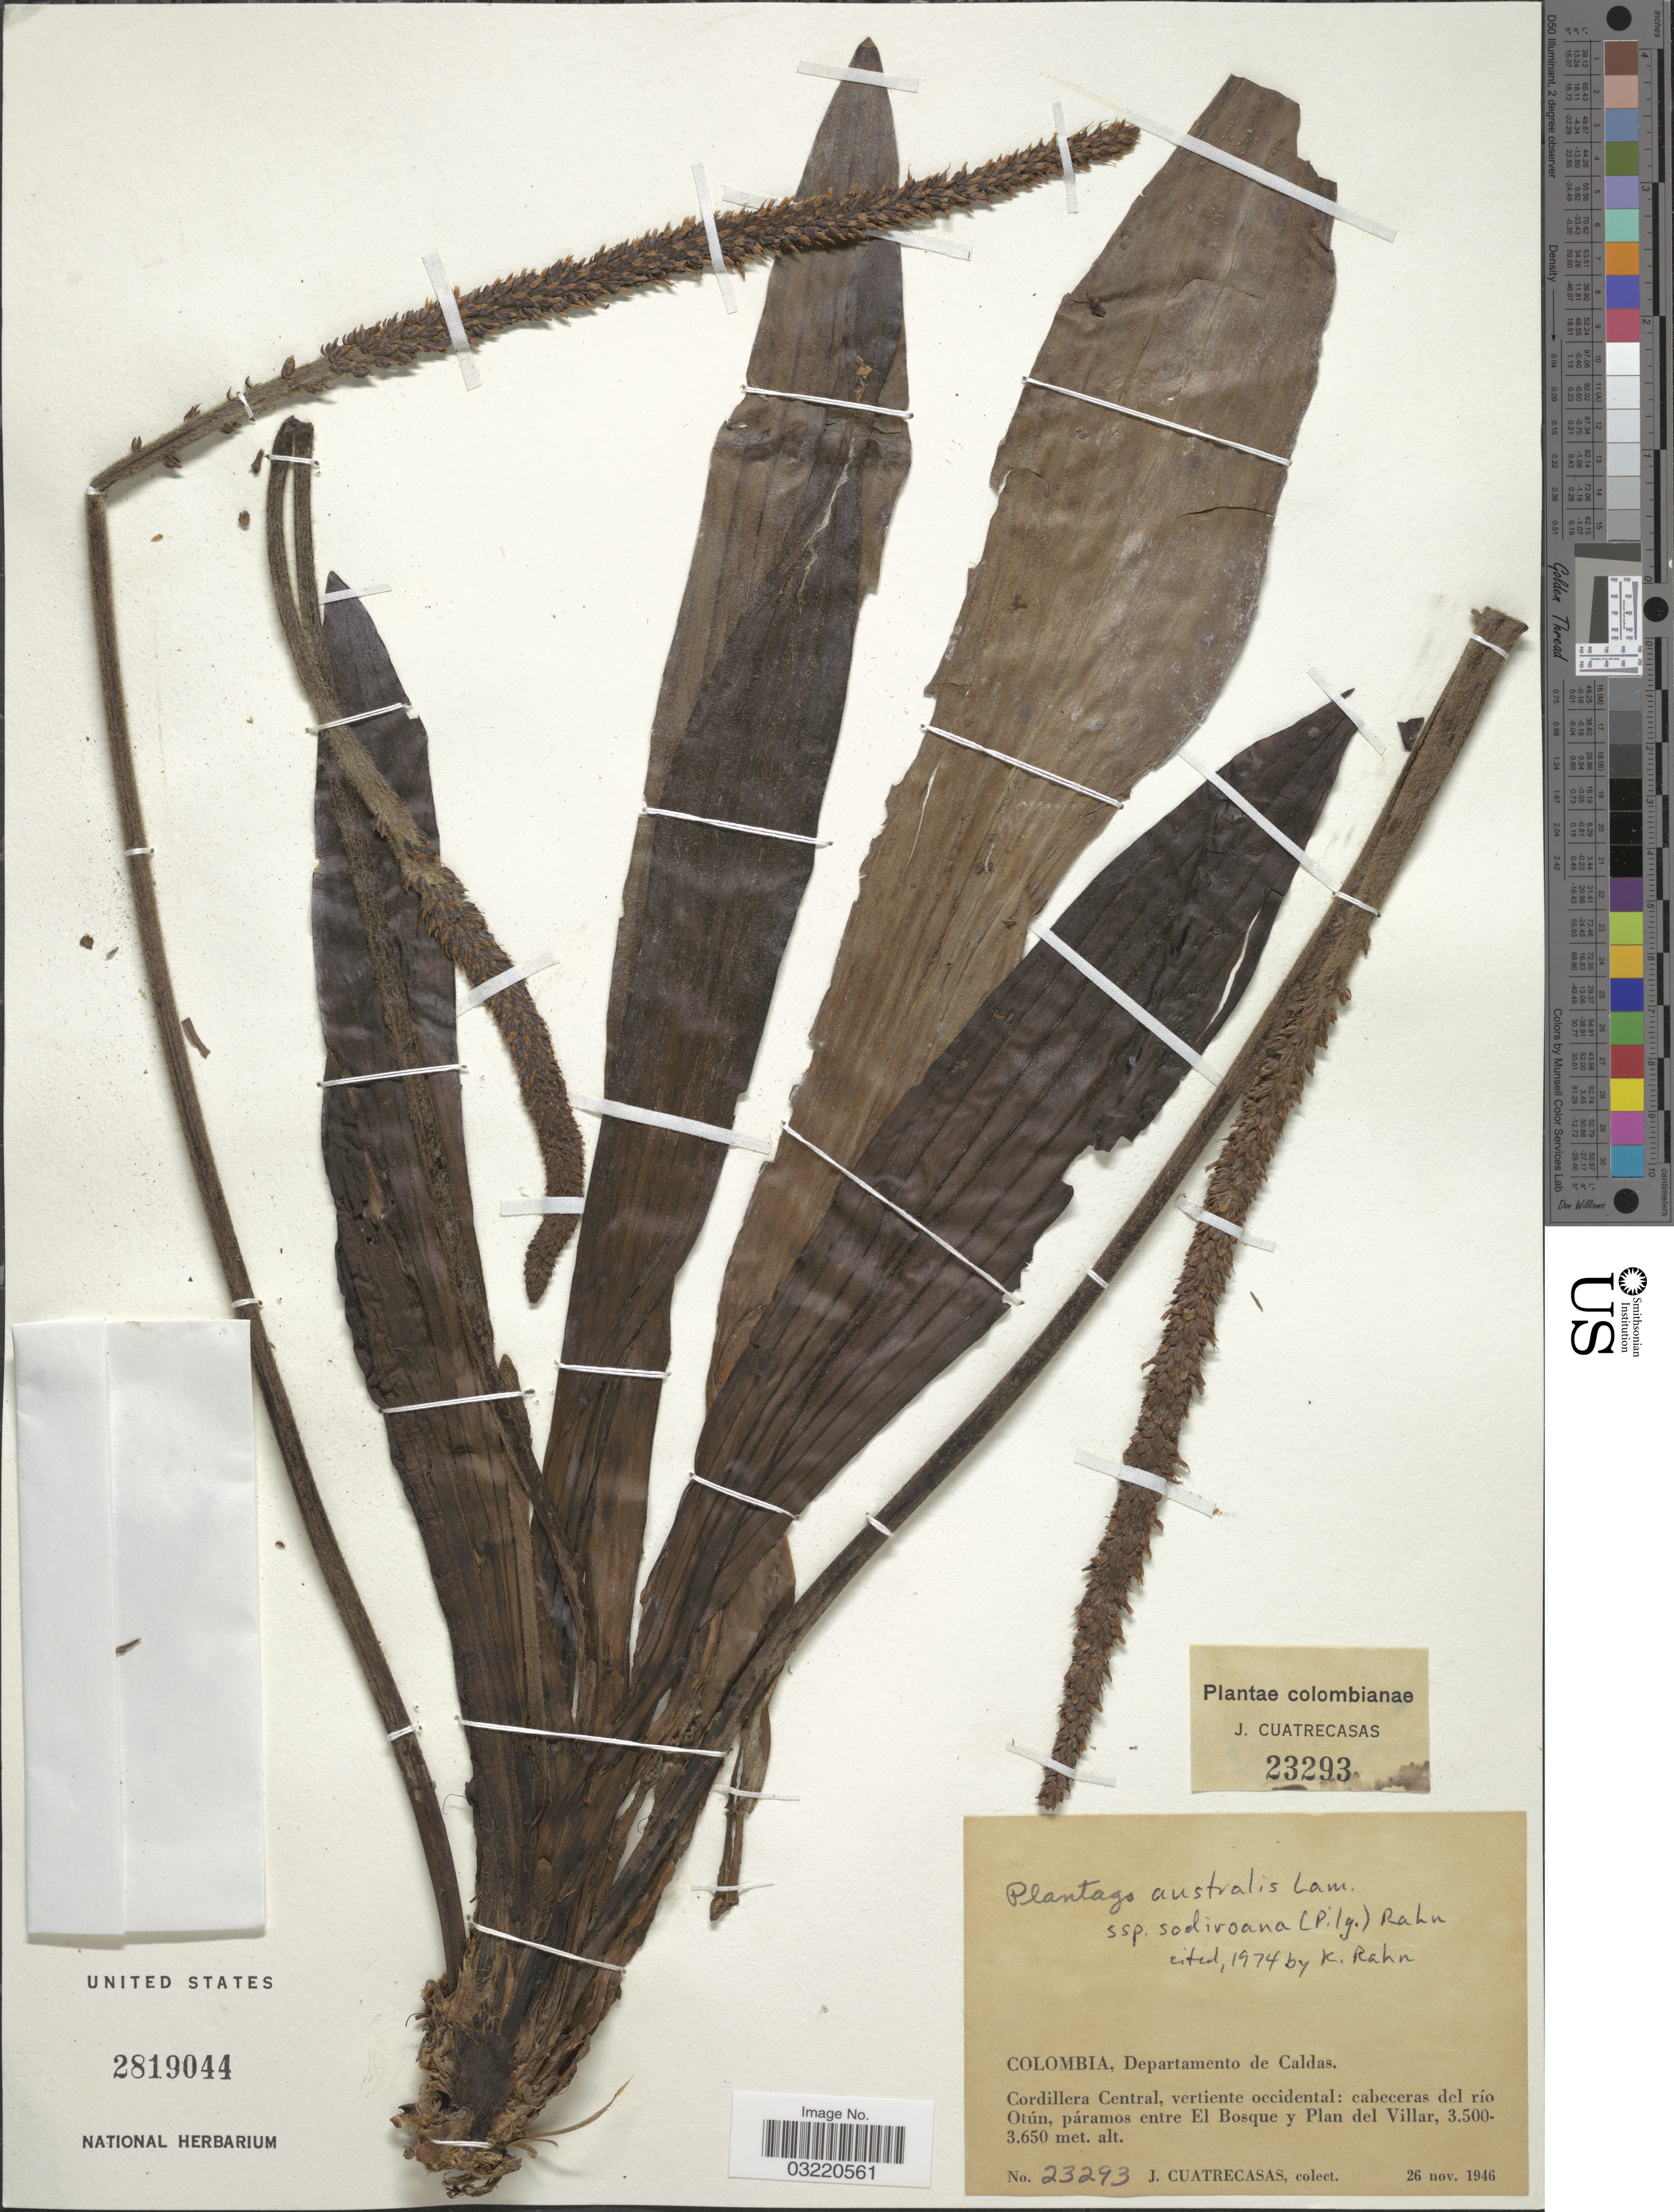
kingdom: Plantae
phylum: Tracheophyta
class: Magnoliopsida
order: Lamiales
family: Plantaginaceae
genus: Plantago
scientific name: Plantago australis subsp. sodiroana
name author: (Pilg.) Rahn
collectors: J. Cuatrecasas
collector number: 23293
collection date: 1946-11-26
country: Colombia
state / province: Caldas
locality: Departamento de Caldas. Cordillera Central, vertiente occidental: cabeceras del río Otún, páramos entre El Bosque y Plan del Villar.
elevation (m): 3500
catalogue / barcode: US 2819044